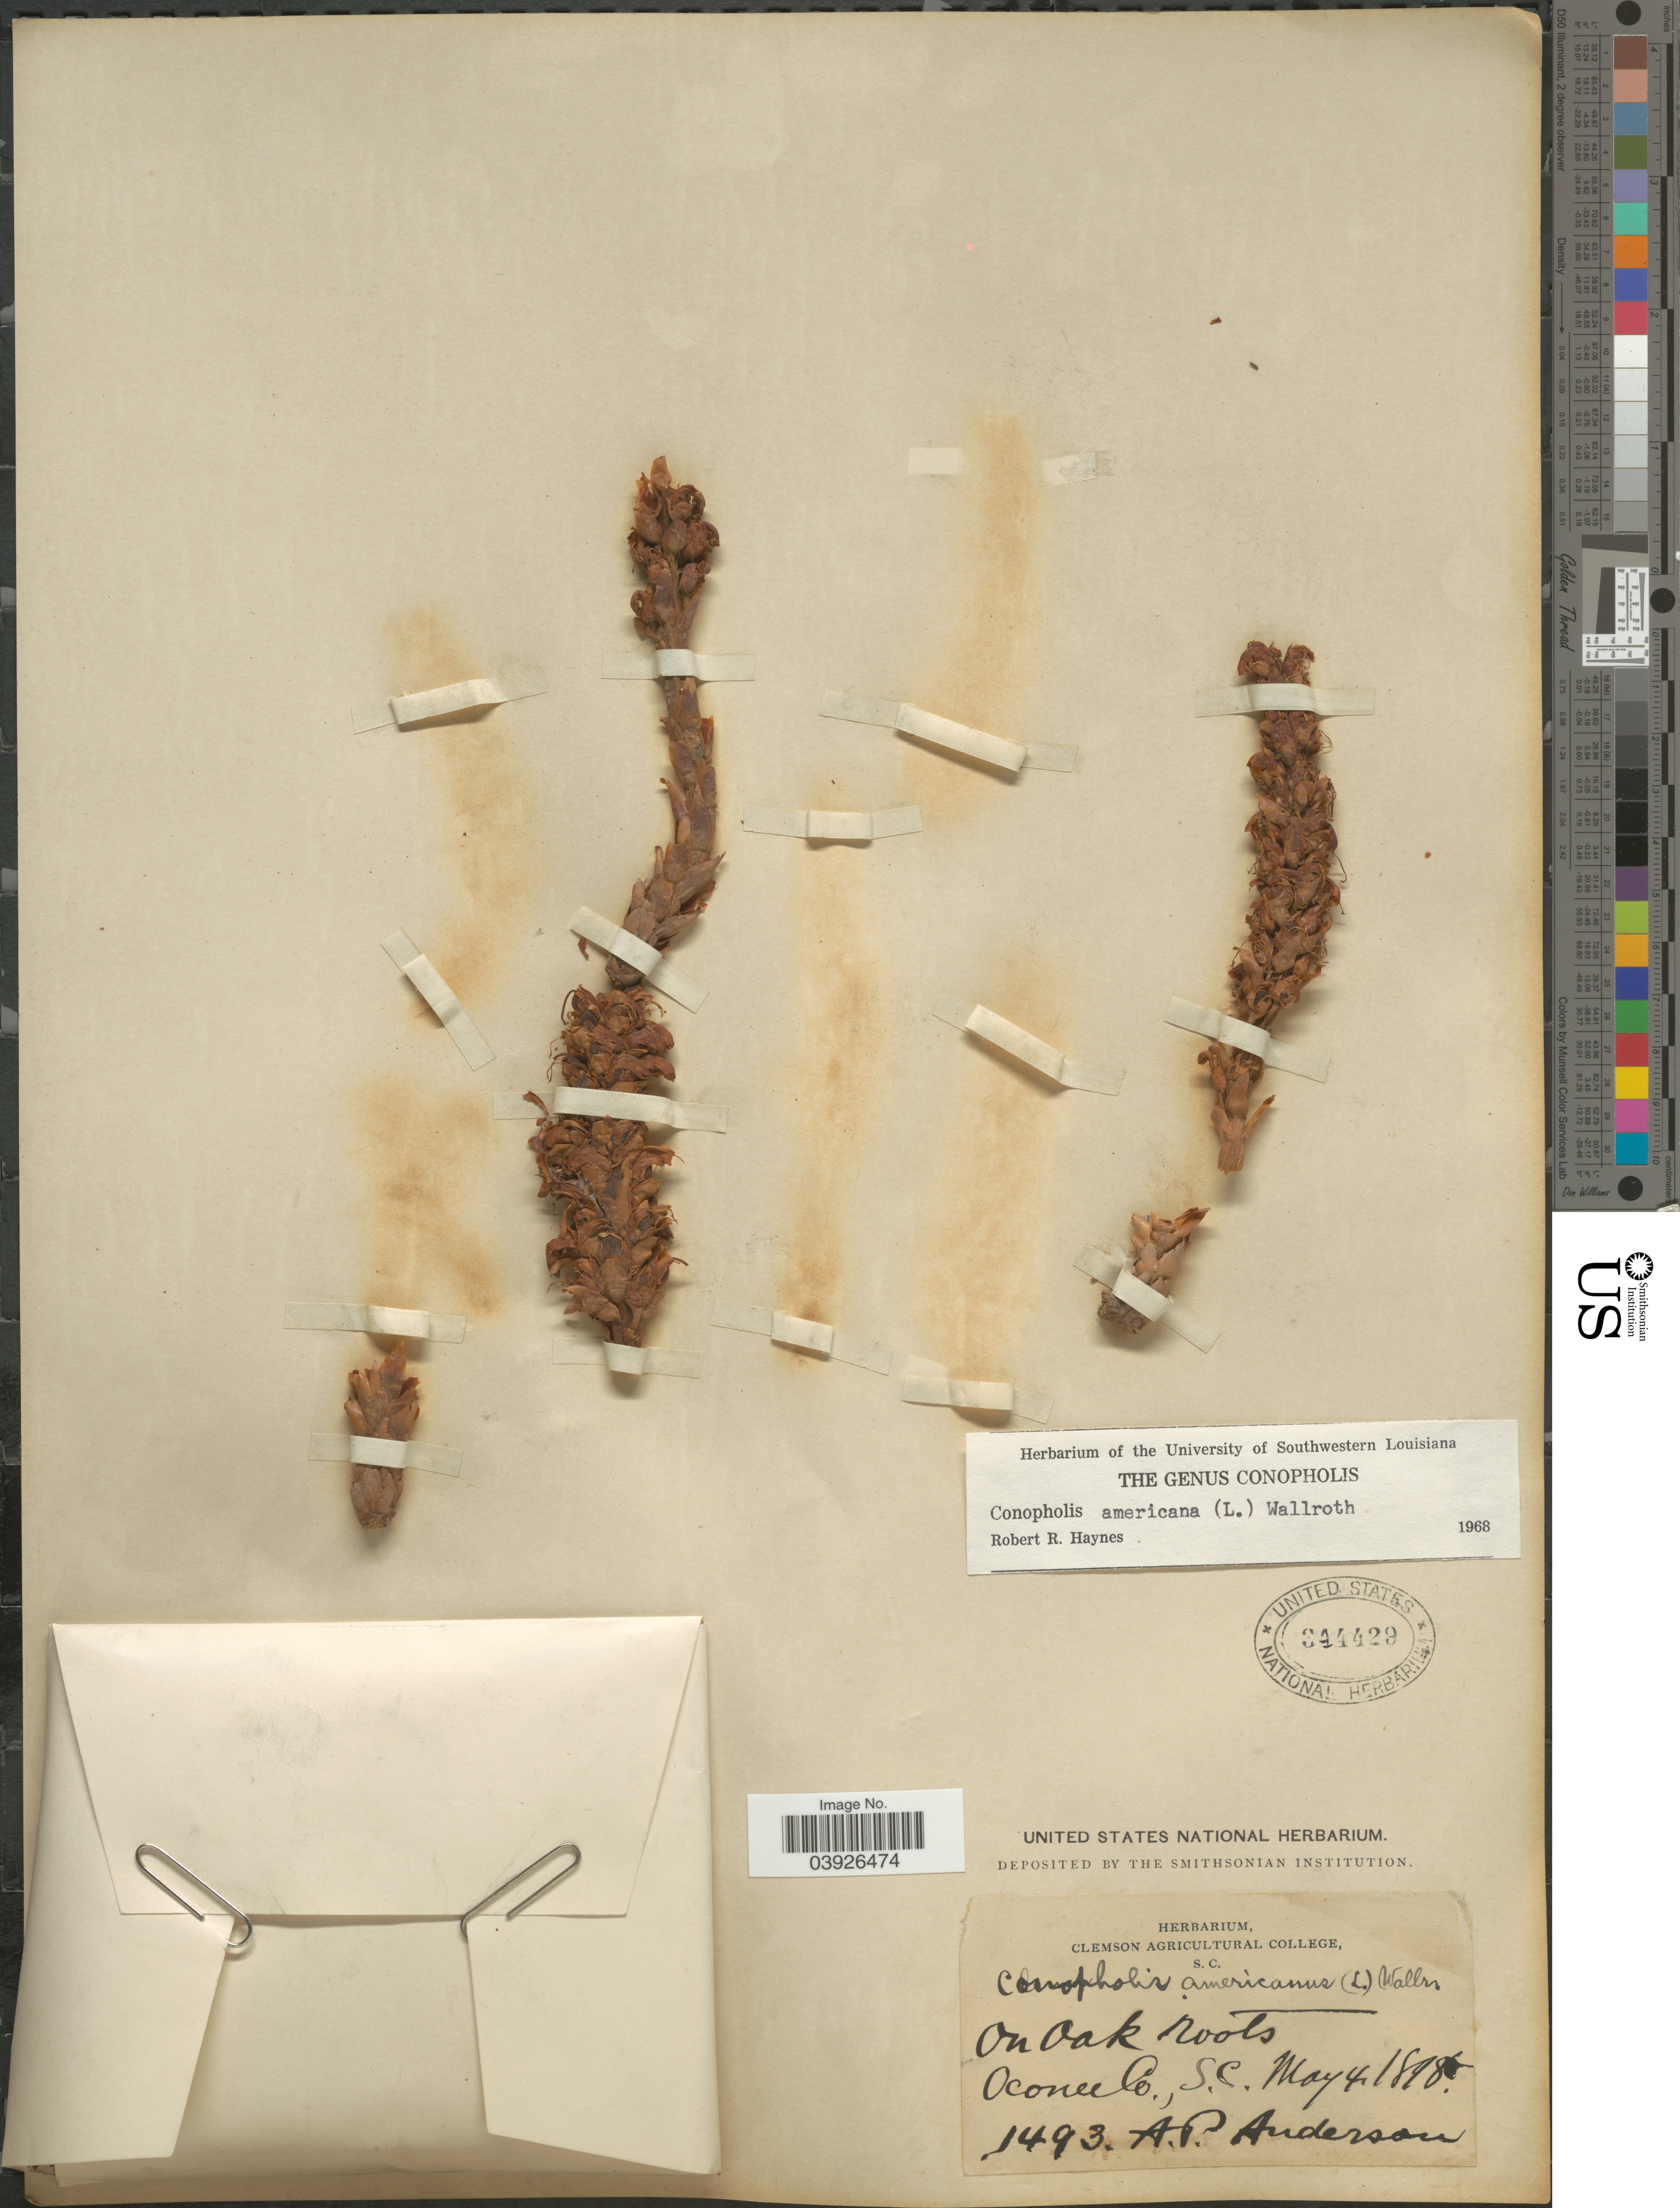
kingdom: Plantae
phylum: Tracheophyta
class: Magnoliopsida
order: Lamiales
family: Orobanchaceae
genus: Conopholis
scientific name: Conopholis americana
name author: (L. f.) Wallr.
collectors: A. P. Anderson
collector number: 1493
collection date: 1898-05-04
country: United States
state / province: South Carolina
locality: Oconee Co.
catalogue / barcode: US 344429